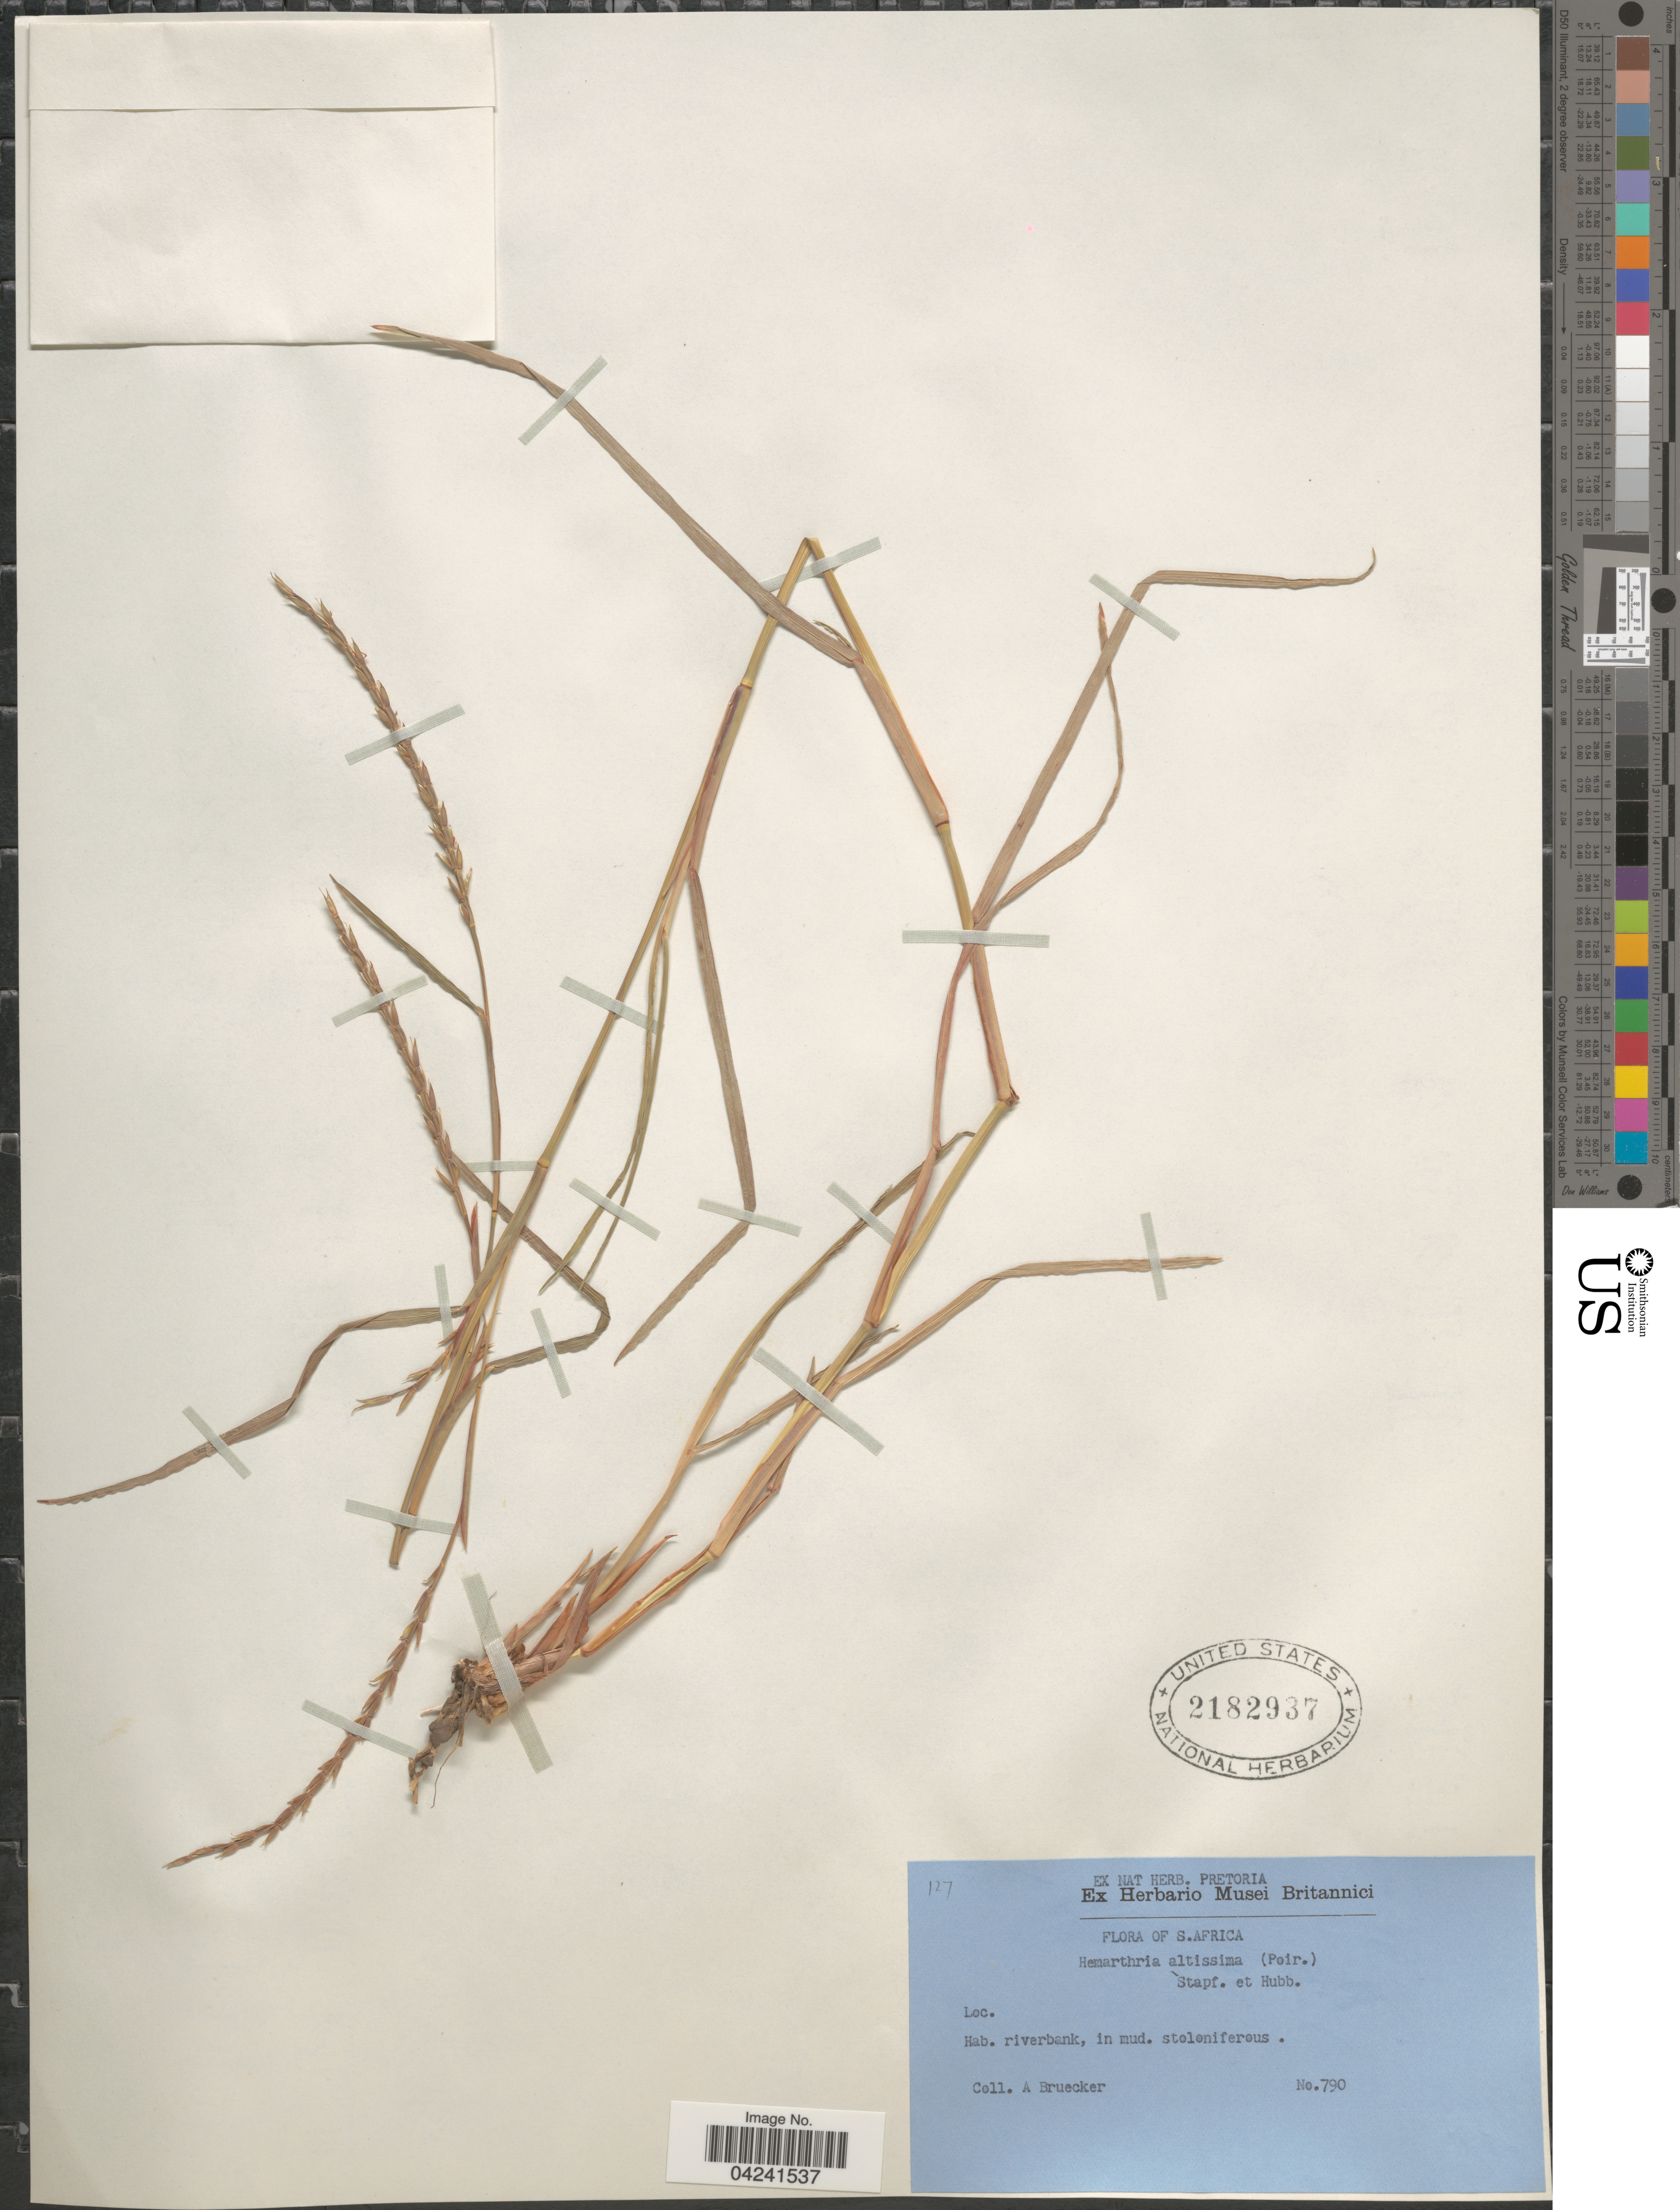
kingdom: Plantae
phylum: Tracheophyta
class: Liliopsida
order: Poales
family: Poaceae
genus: Hemarthria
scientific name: Hemarthria altissima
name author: (Poir.) Stapf & C. E. Hubb.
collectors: A. Bruecker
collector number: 790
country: South Africa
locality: S. Africa.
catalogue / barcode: US 2182937